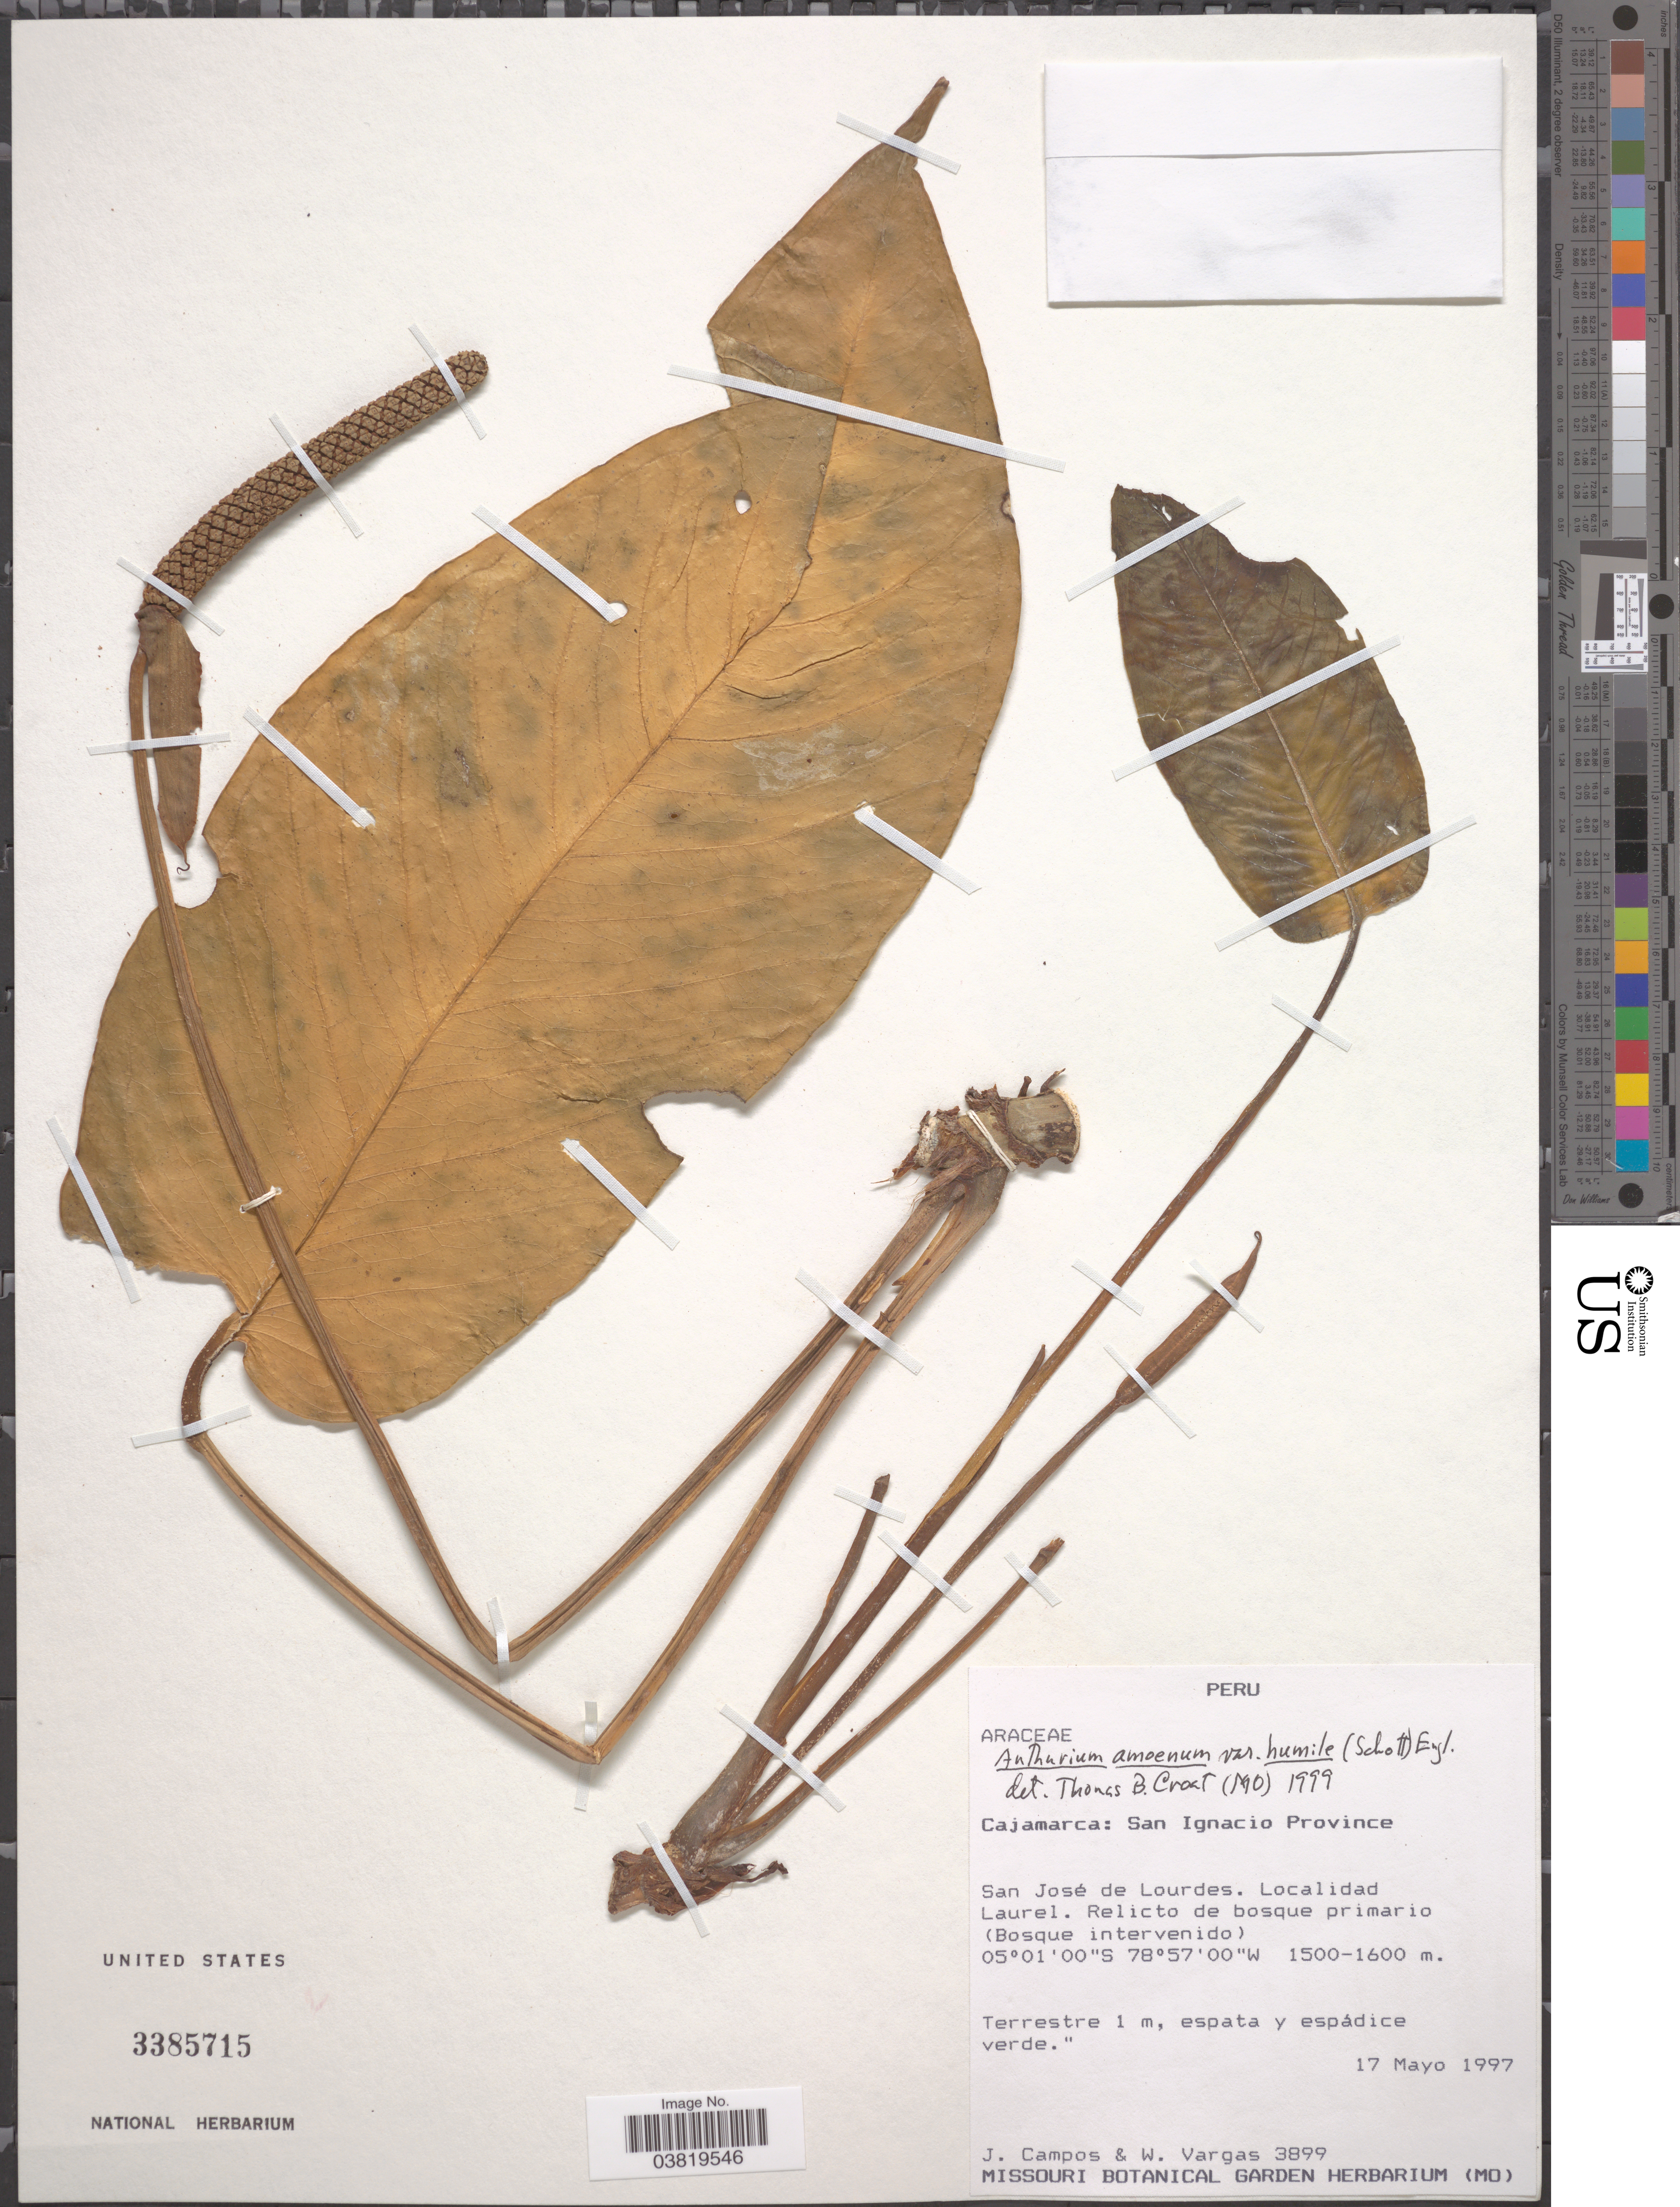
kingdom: Plantae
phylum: Tracheophyta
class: Liliopsida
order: Alismatales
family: Araceae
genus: Anthurium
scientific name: Anthurium amoenum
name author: Kunth & C.D. Bouché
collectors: J. Campos & W. Vargas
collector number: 3899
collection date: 1997-05-17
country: Peru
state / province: Cajamarca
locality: San Ignacio Province. San José de Lourdes. Localidad Laurel. Relicto de bosque primario.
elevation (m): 1500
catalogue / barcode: US 3385715